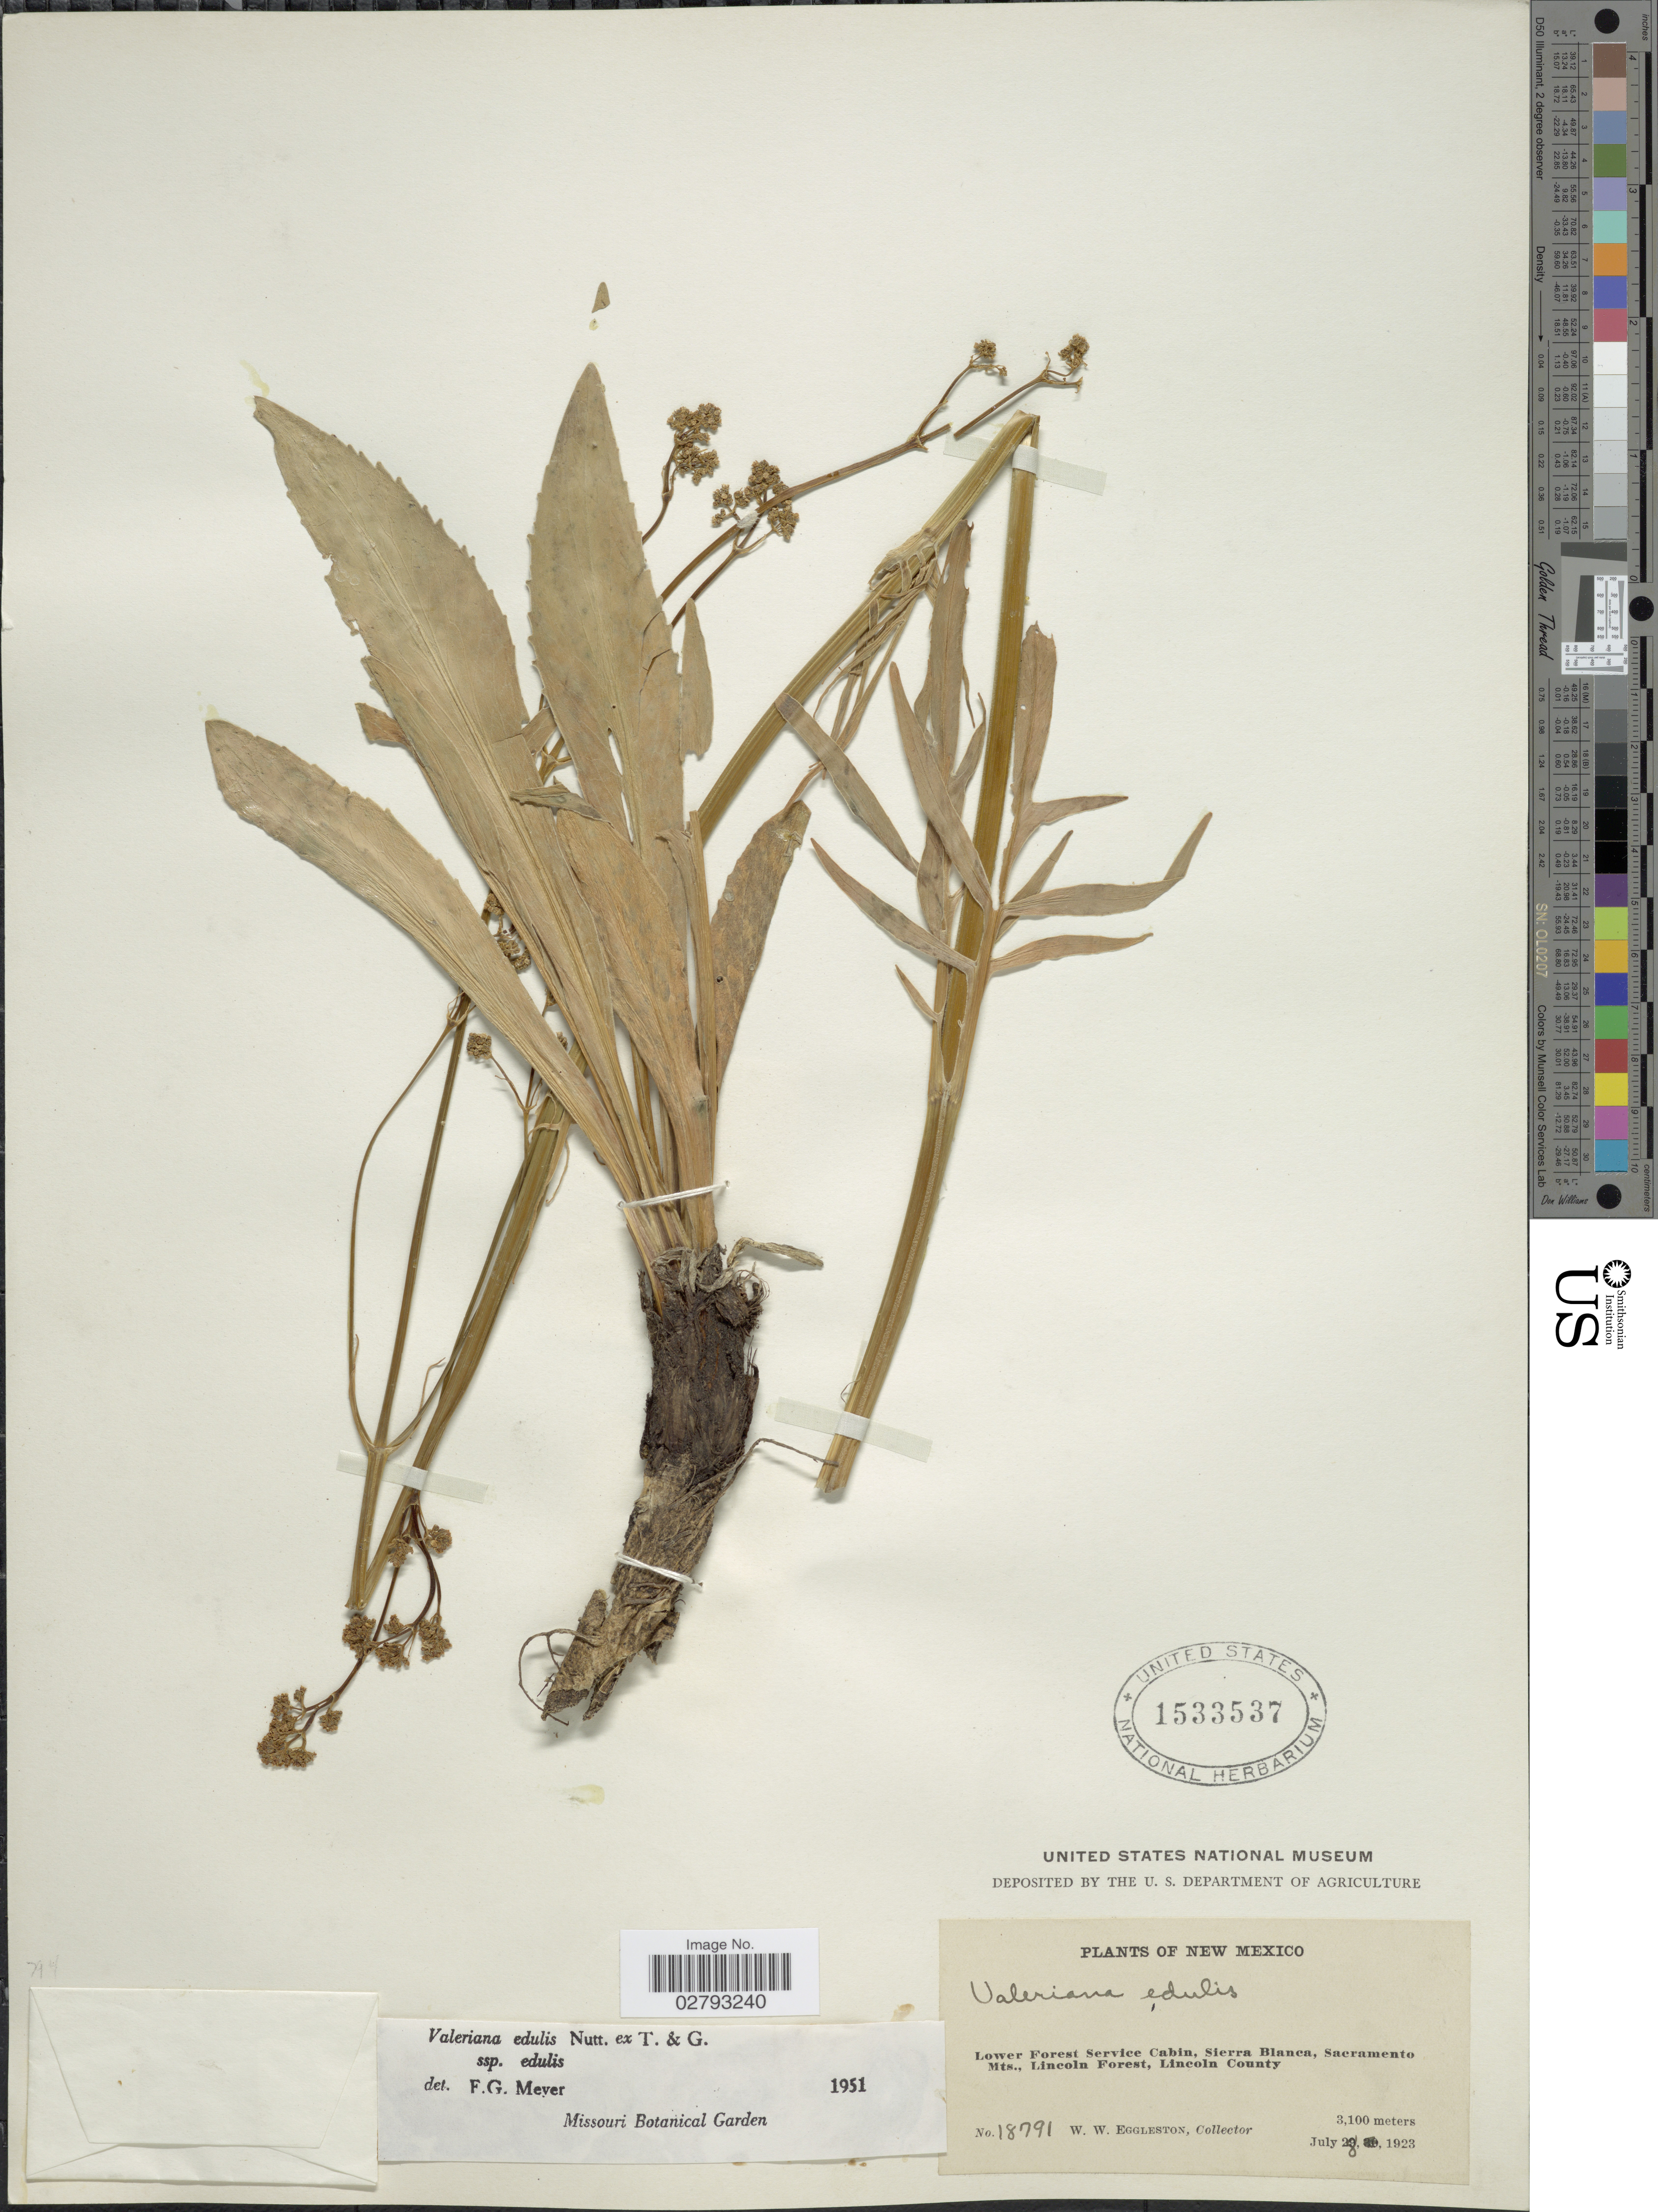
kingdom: Plantae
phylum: Tracheophyta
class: Magnoliopsida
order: Dipsacales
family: Caprifoliaceae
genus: Valeriana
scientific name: Valeriana edulis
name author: Nutt.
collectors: W. W. Eggleston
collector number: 18791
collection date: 1923-07-28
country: United States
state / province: New Mexico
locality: Lower Forest Service Cabin, Sierra Blanca, Sacramento Mts., Lincoln Forest, Lincoln County.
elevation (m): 3100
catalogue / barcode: US 1533537